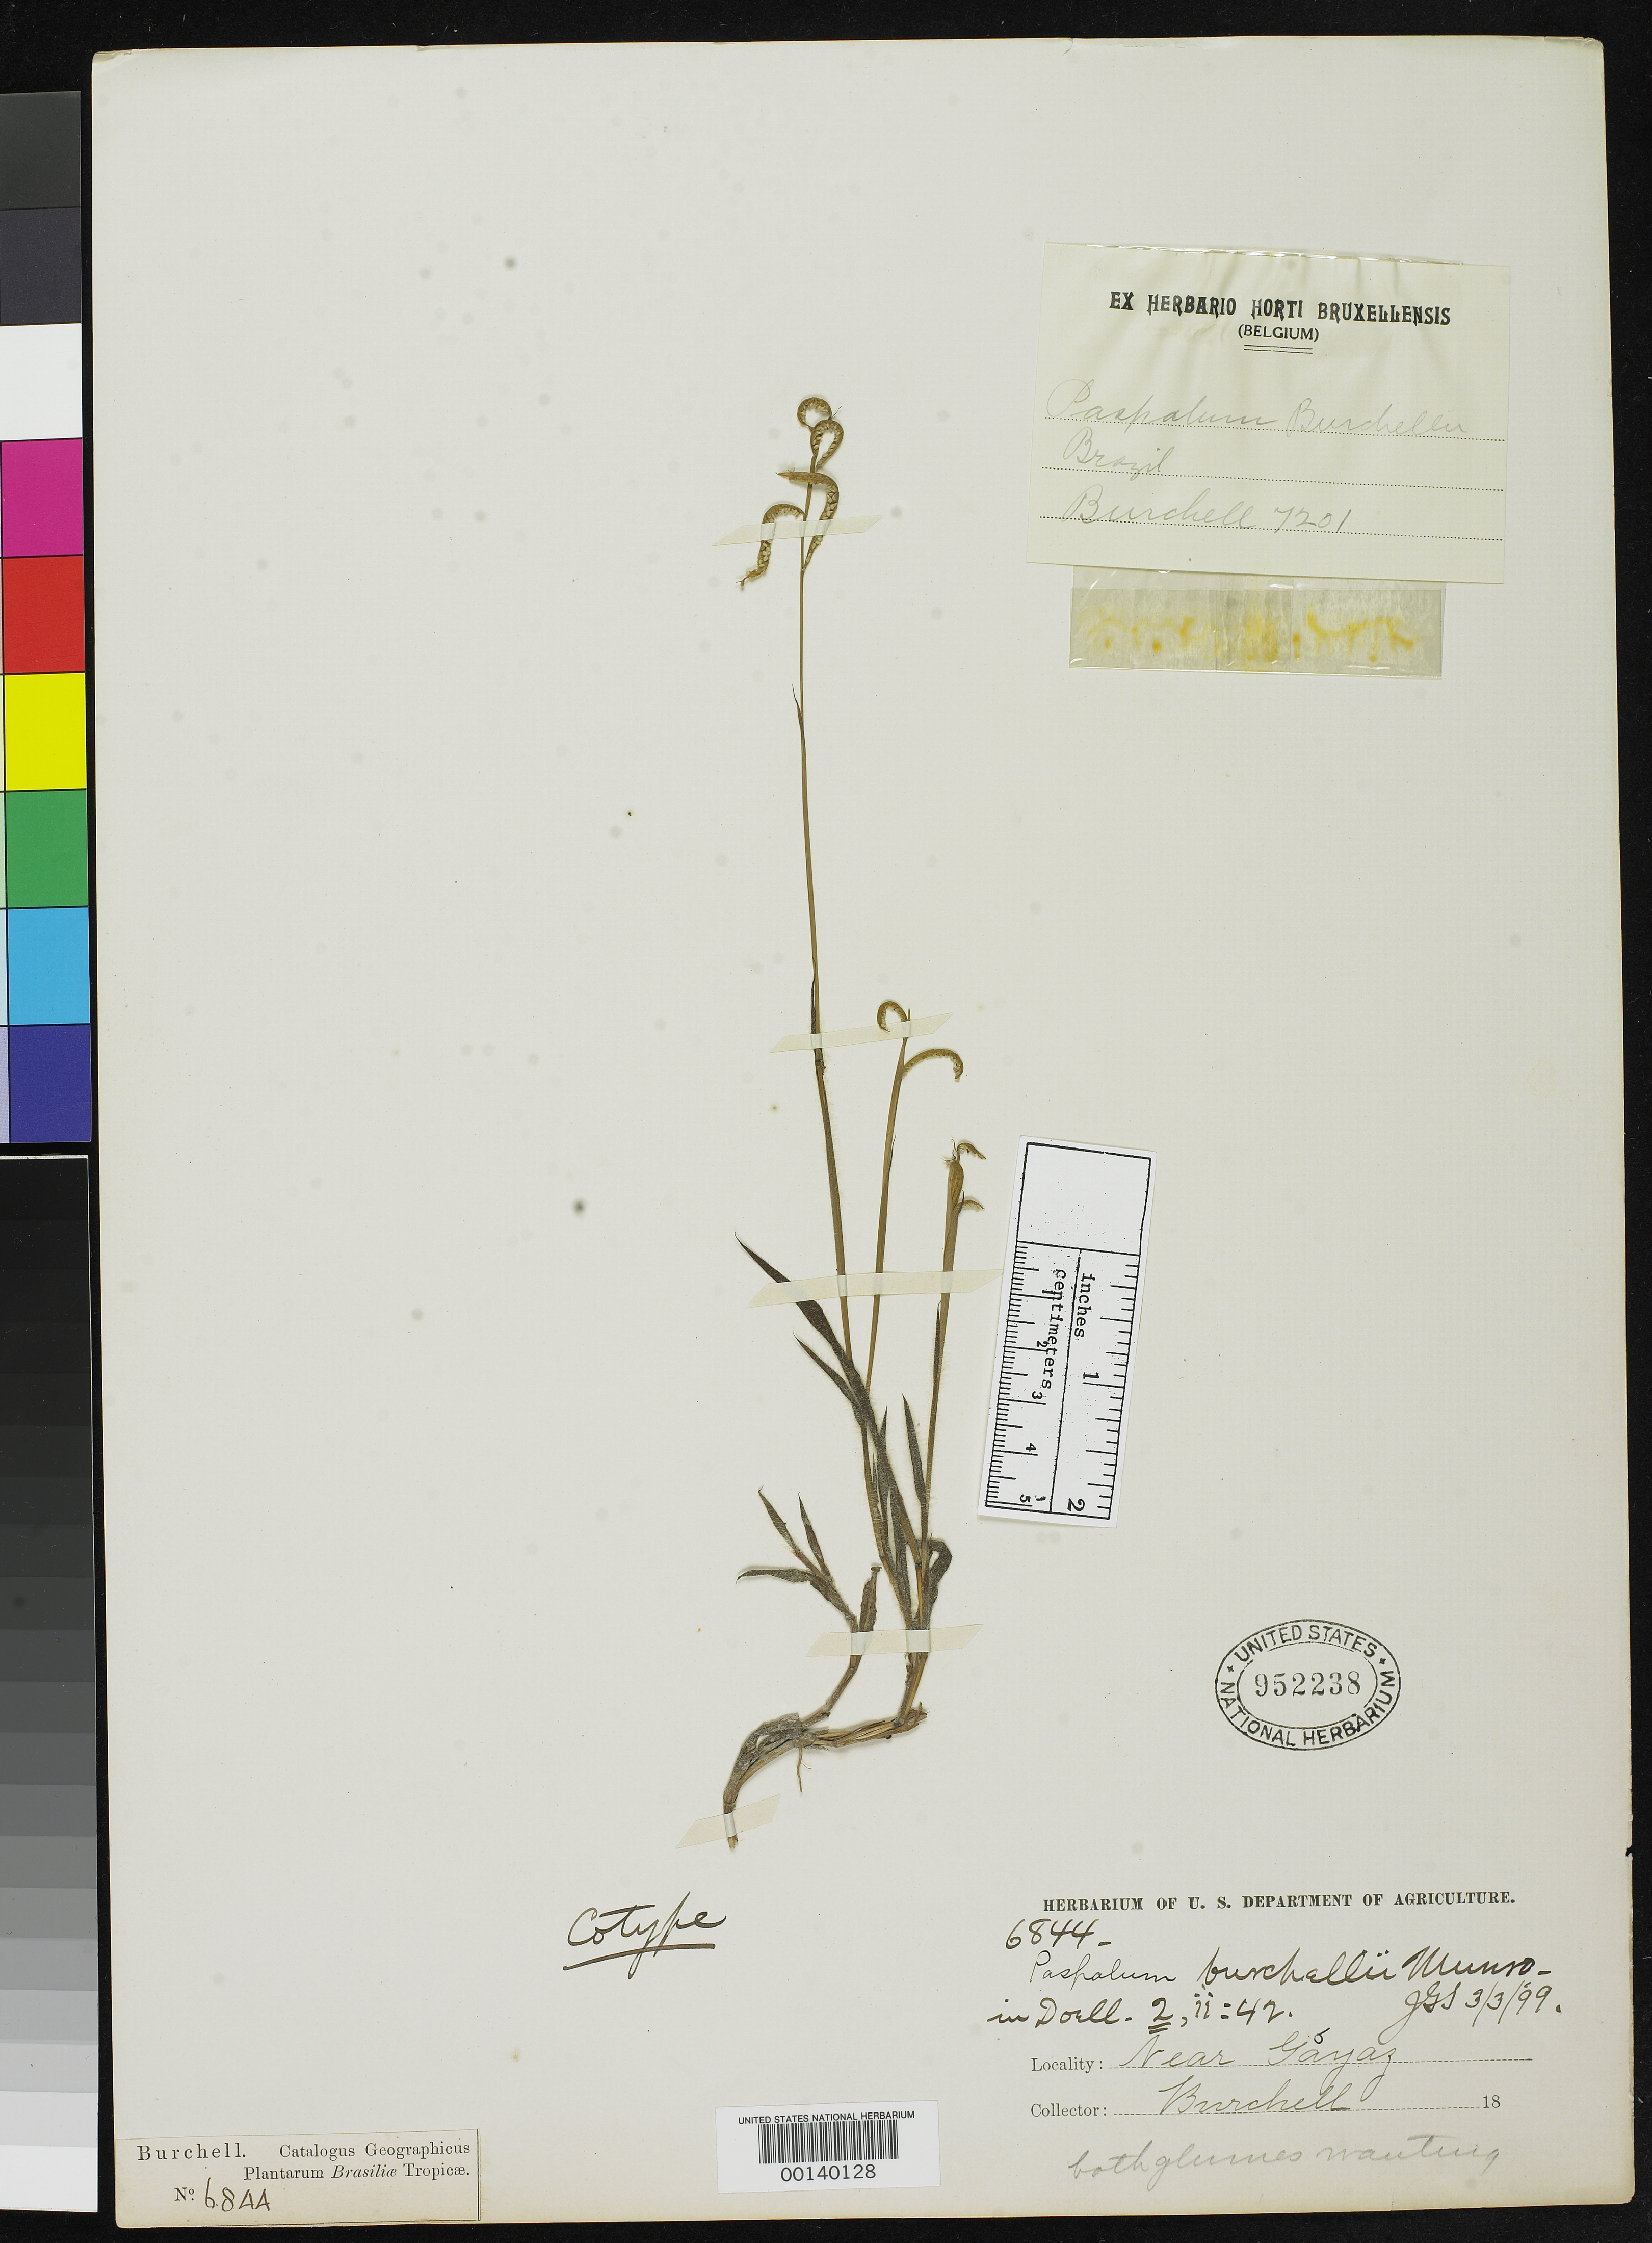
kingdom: Plantae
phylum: Tracheophyta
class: Liliopsida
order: Poales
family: Poaceae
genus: Paspalum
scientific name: Paspalum burchellii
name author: Munro ex Oliv. in Hook. f.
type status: Isotype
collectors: W. J. Burchell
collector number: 6844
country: Brazil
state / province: Goiás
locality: Near Goias.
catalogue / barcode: US 952238